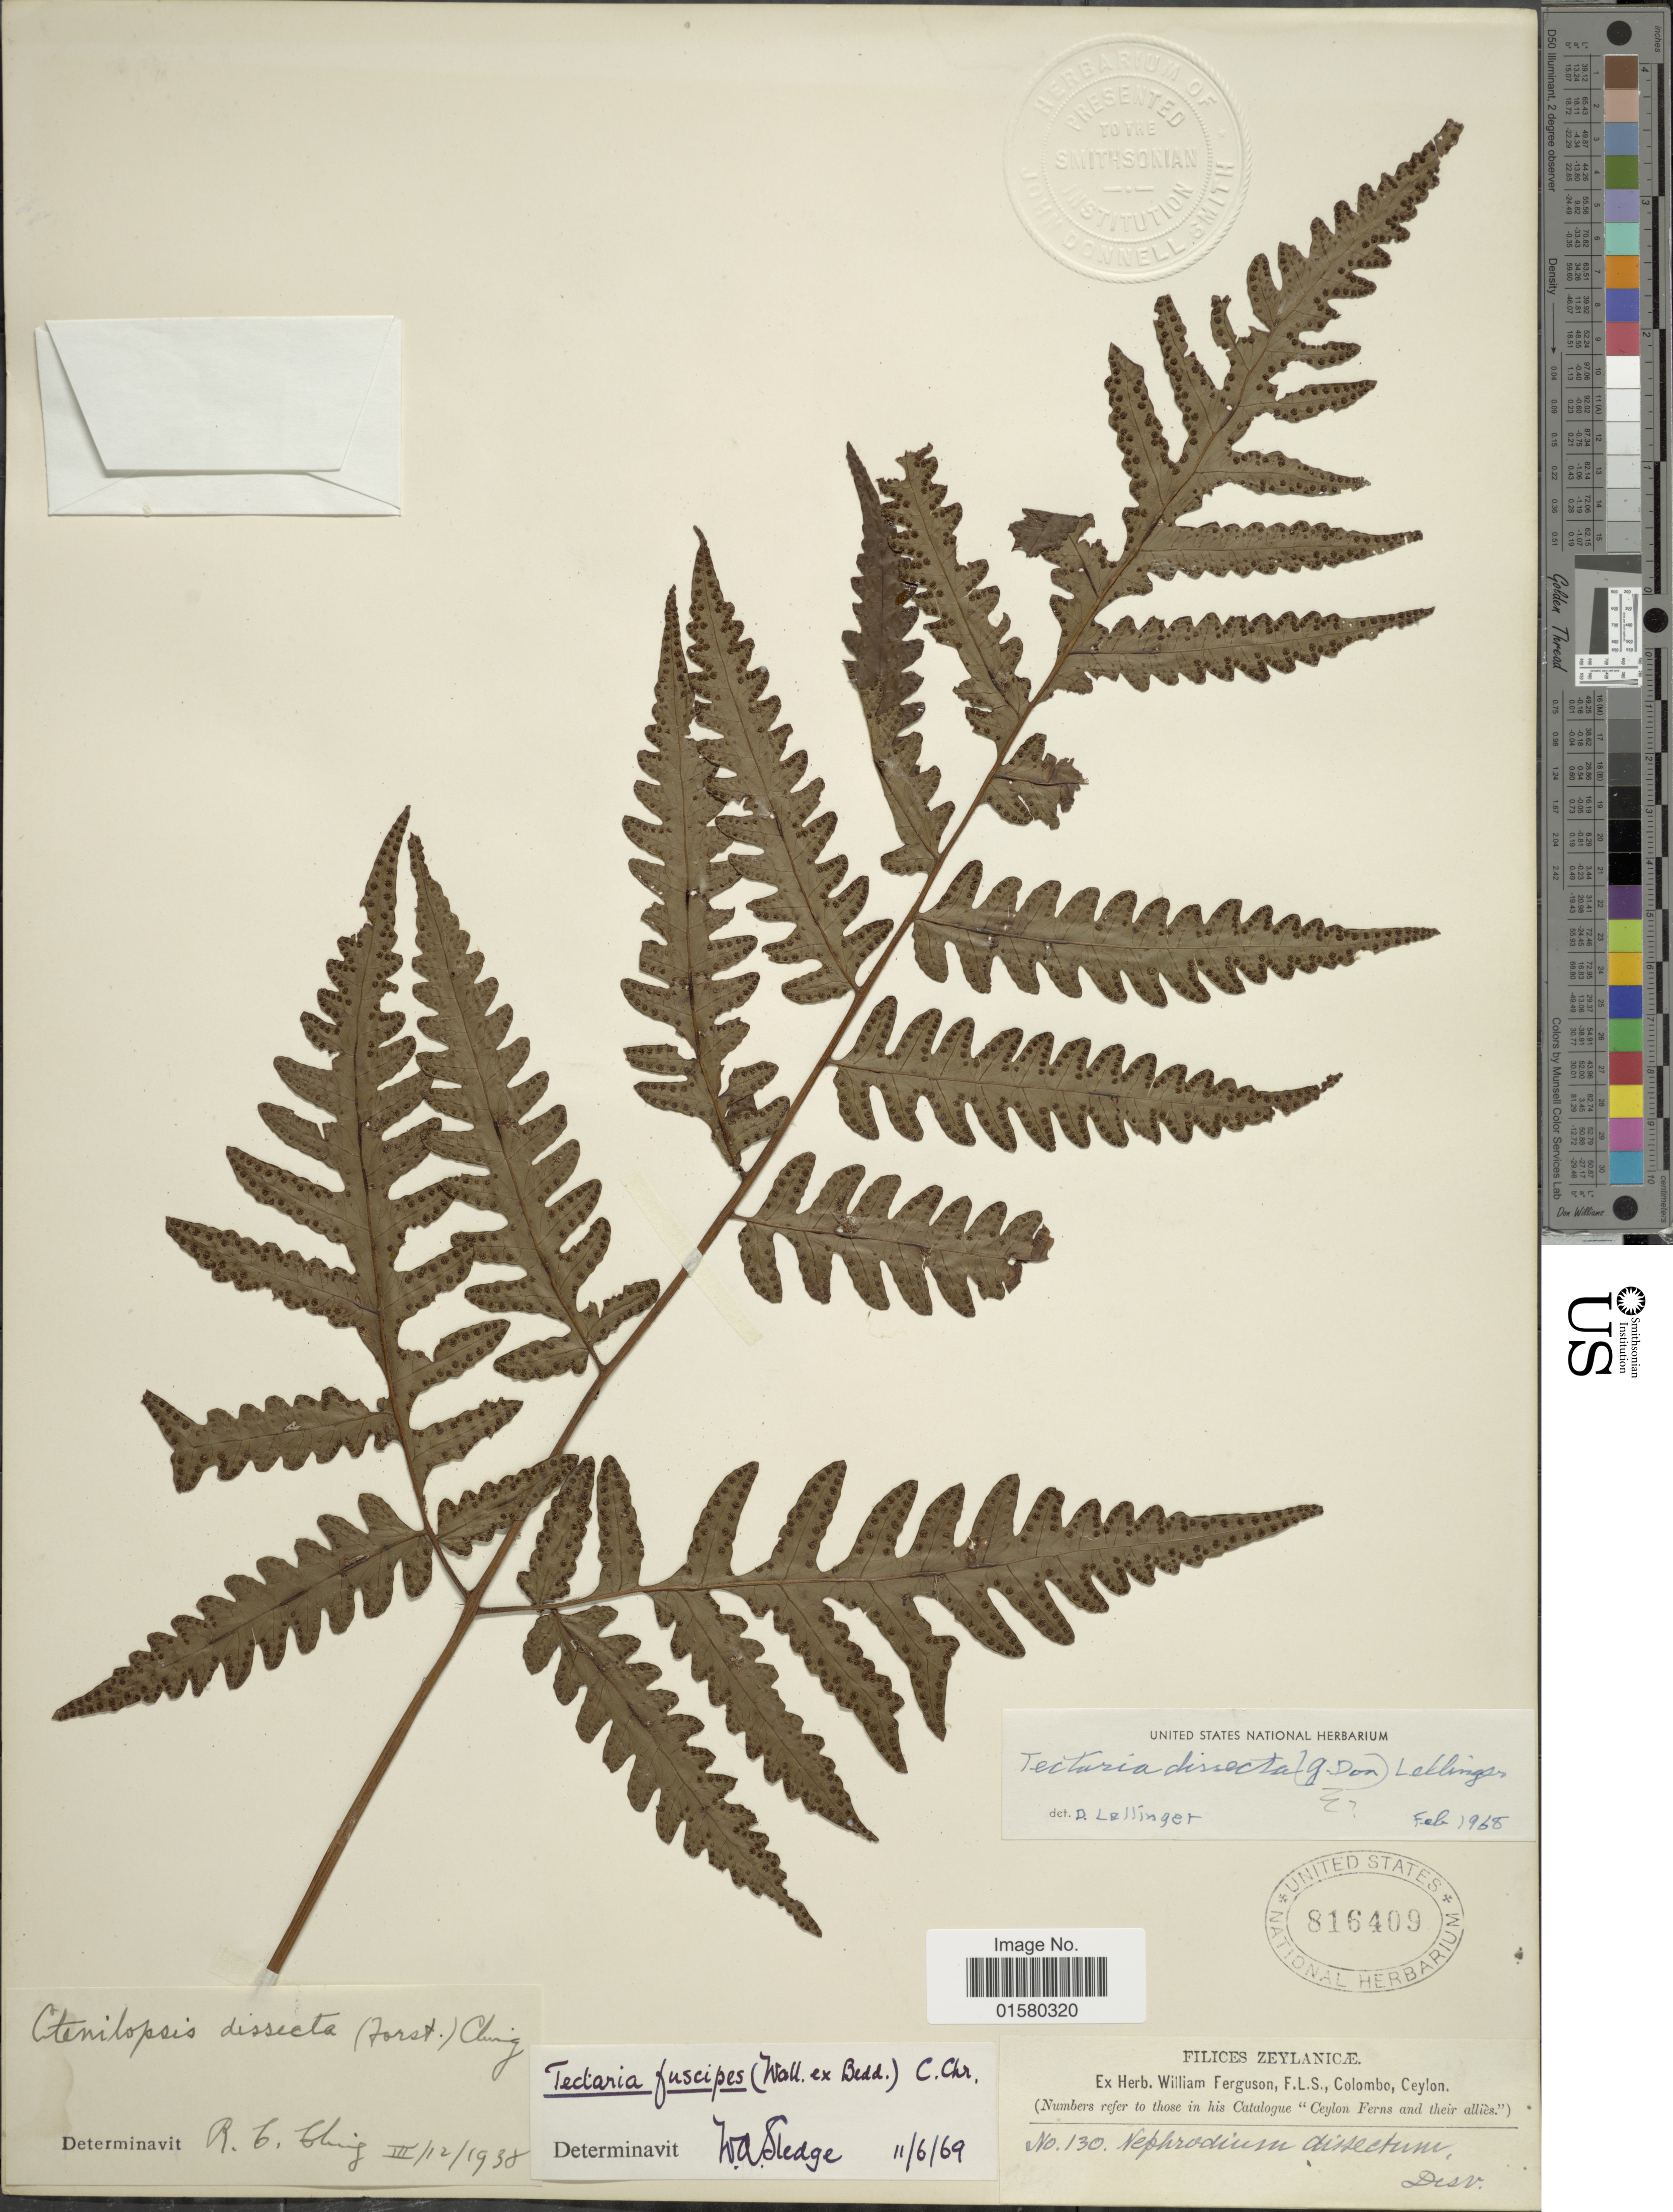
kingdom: Plantae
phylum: Tracheophyta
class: Polypodiopsida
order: Polypodiales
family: Tectariaceae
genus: Tectaria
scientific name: Tectaria paradoxa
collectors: ex herb. W. Ferguson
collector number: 130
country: Sri Lanka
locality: Zeylanicae, Colombo, Ceylon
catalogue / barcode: US 816409